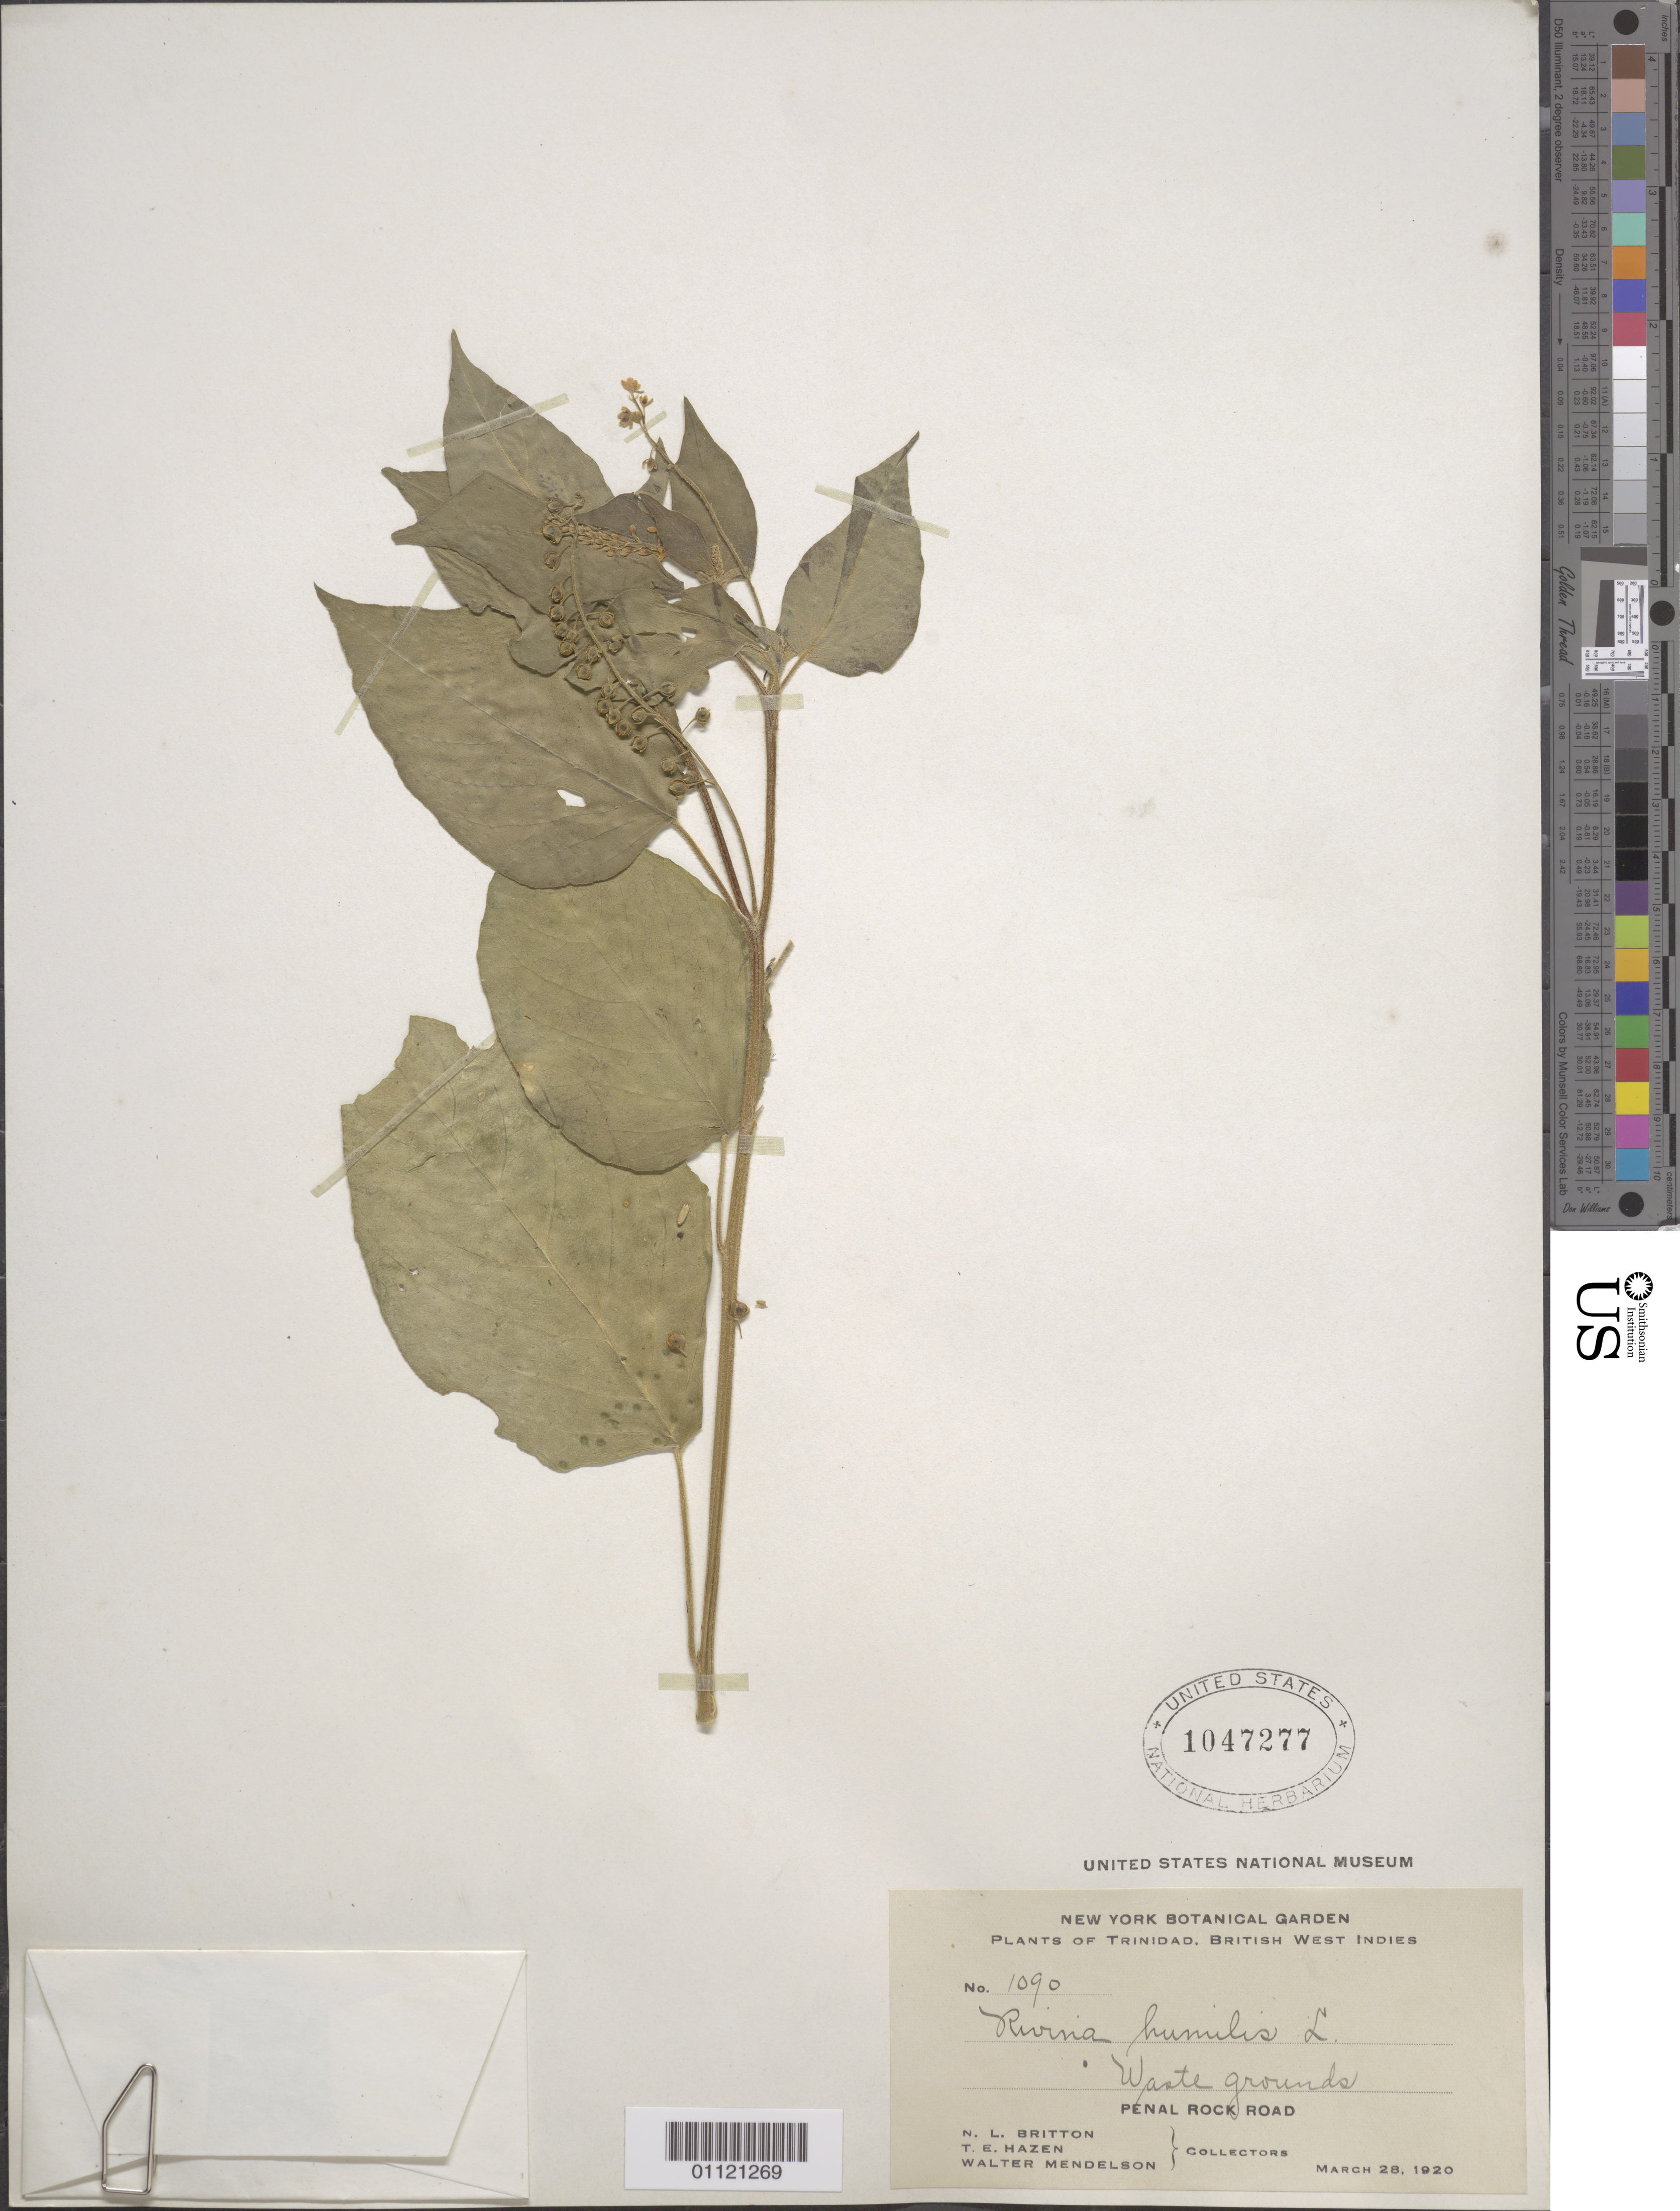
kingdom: Plantae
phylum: Tracheophyta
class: Magnoliopsida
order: Caryophyllales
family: Phytolaccaceae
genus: Rivina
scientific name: Rivina humilis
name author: L.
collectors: N. Britton, T. E. Hazen & W. Mendelson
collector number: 1090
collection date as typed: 28 Mar 1920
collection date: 1920-03-28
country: Trinidad and Tobago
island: Trinidad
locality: Penal Rock Road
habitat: waste grounds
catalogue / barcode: US 1047277